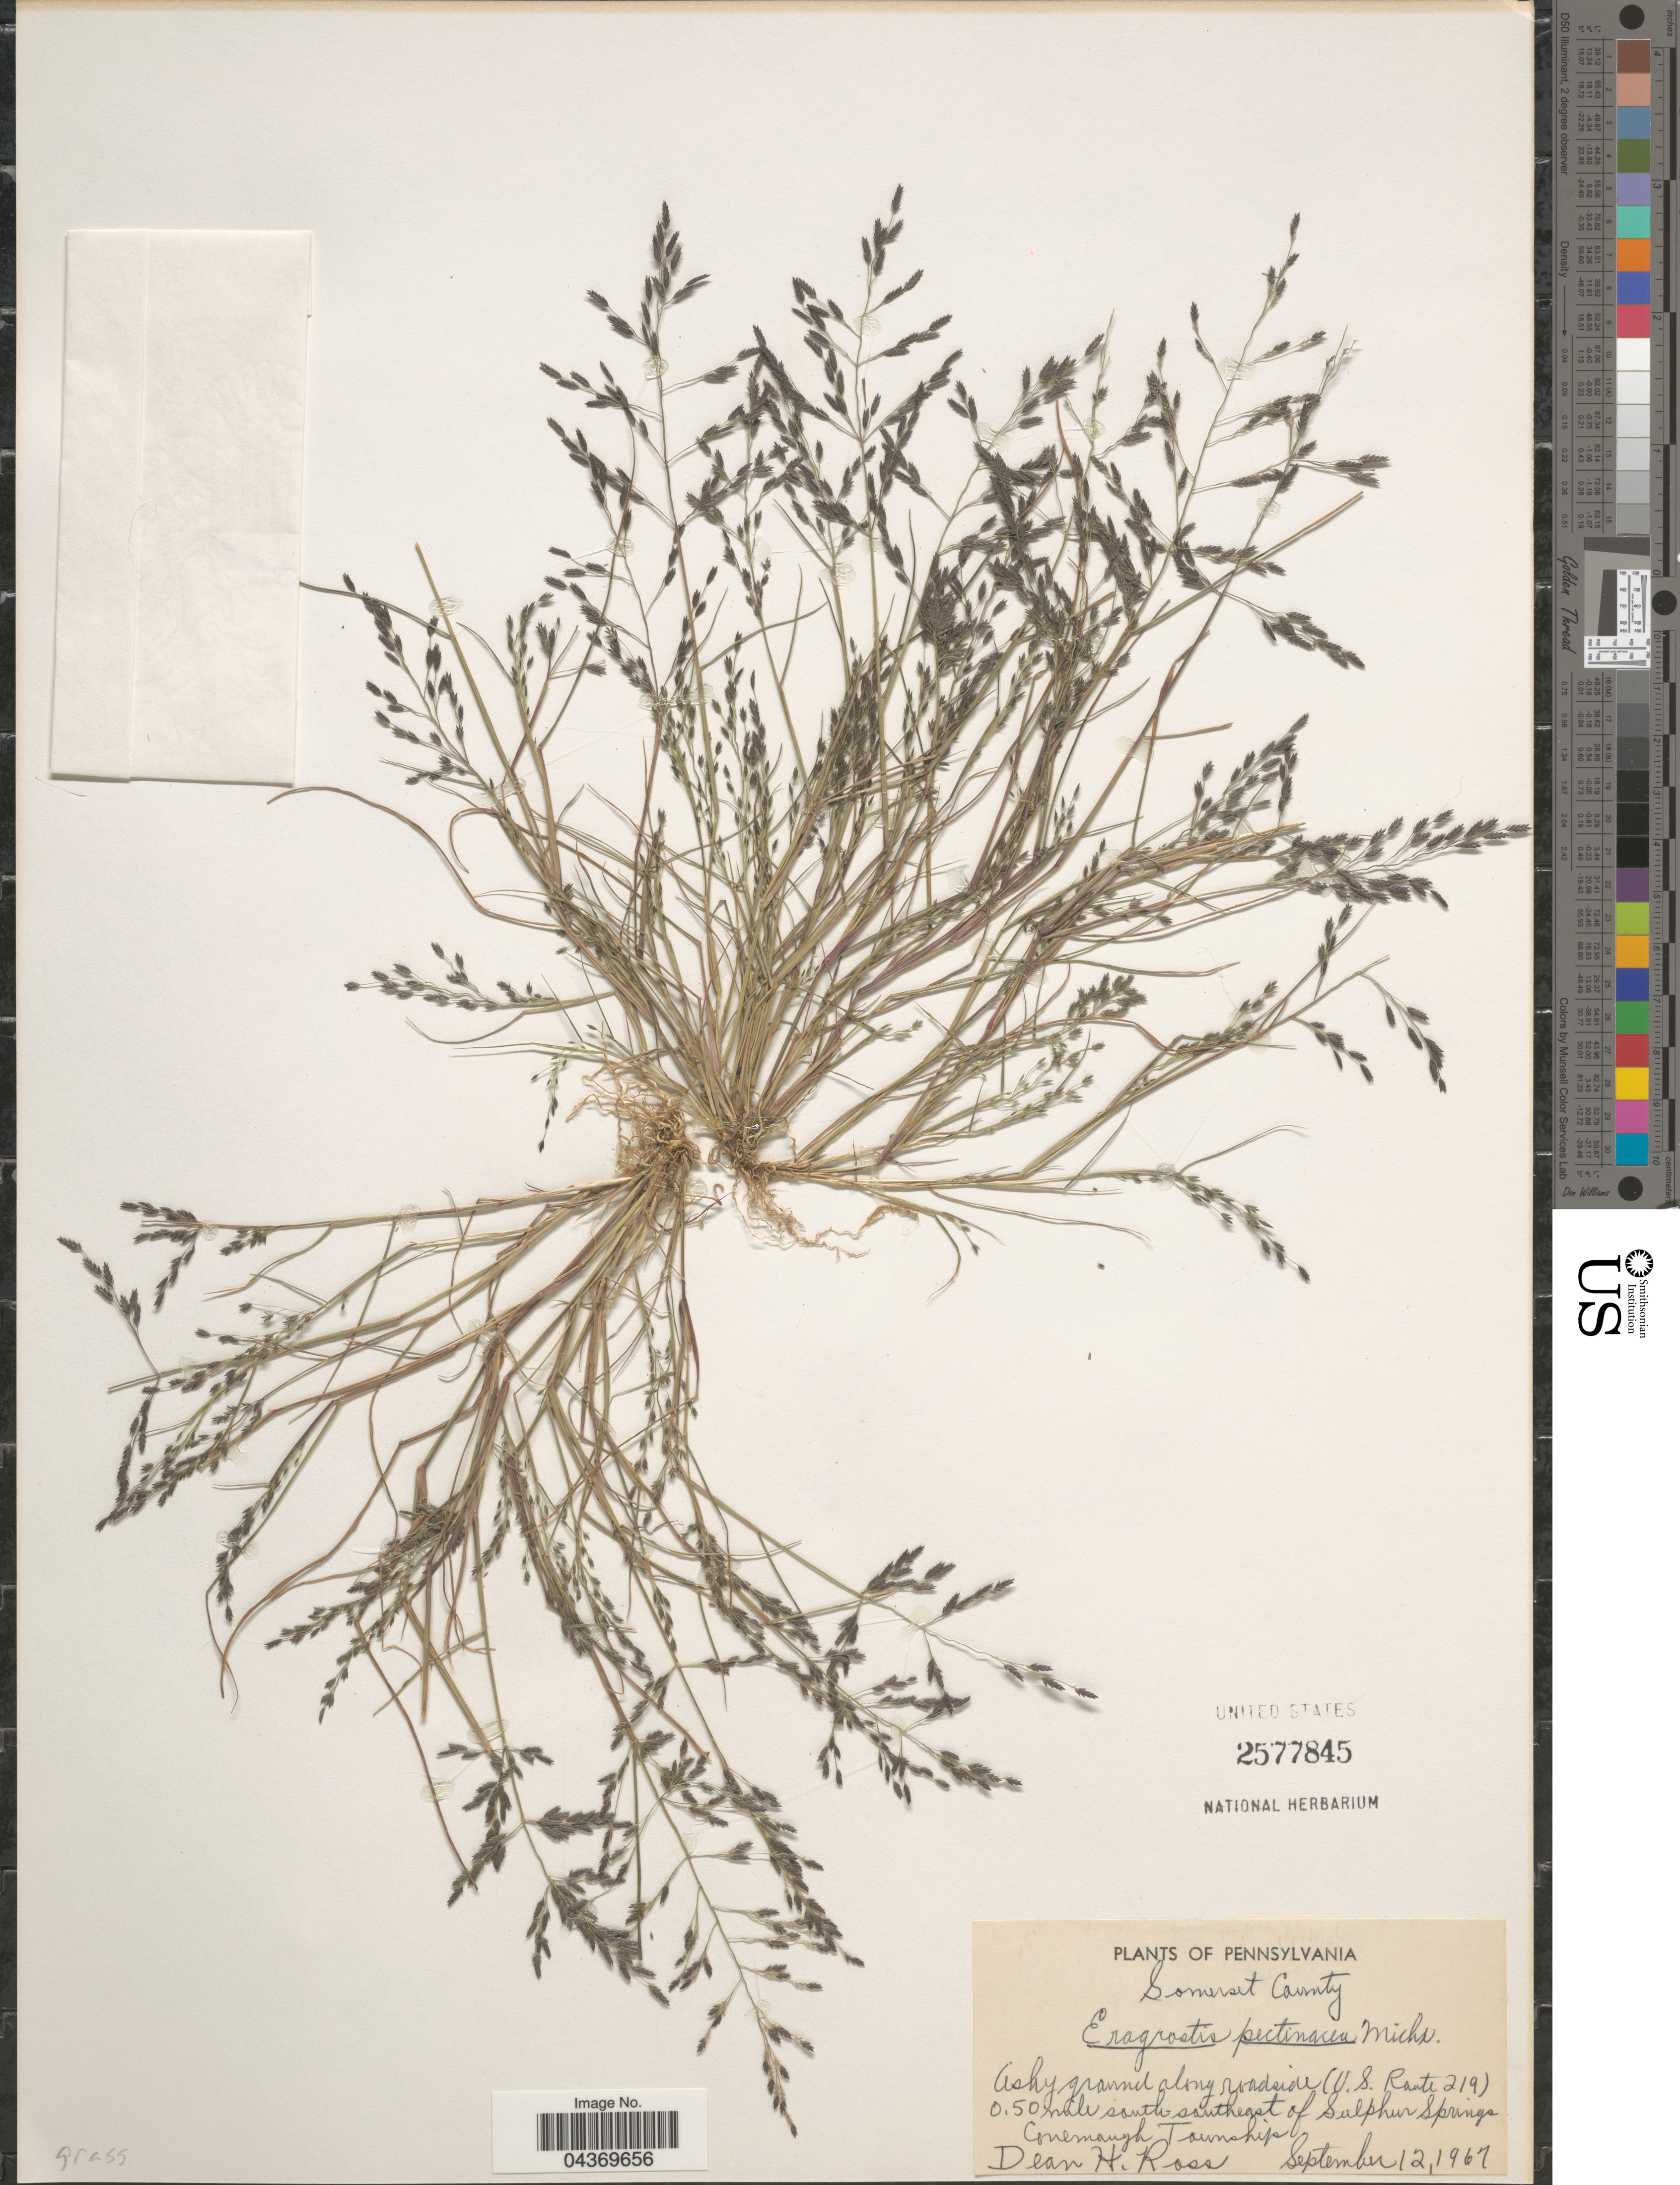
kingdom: Plantae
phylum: Tracheophyta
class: Liliopsida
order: Poales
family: Poaceae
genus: Eragrostis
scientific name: Eragrostis pectinacea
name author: (Michx.) Nees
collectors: D. Ross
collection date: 1967-09-12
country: United States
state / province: Pennsylvania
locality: Somerset County. Ashy ground along roadside (U.S. Route 219) 0.50 mile south southeast of Sulphur Springs Conemaugh Township.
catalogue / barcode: US 2577845